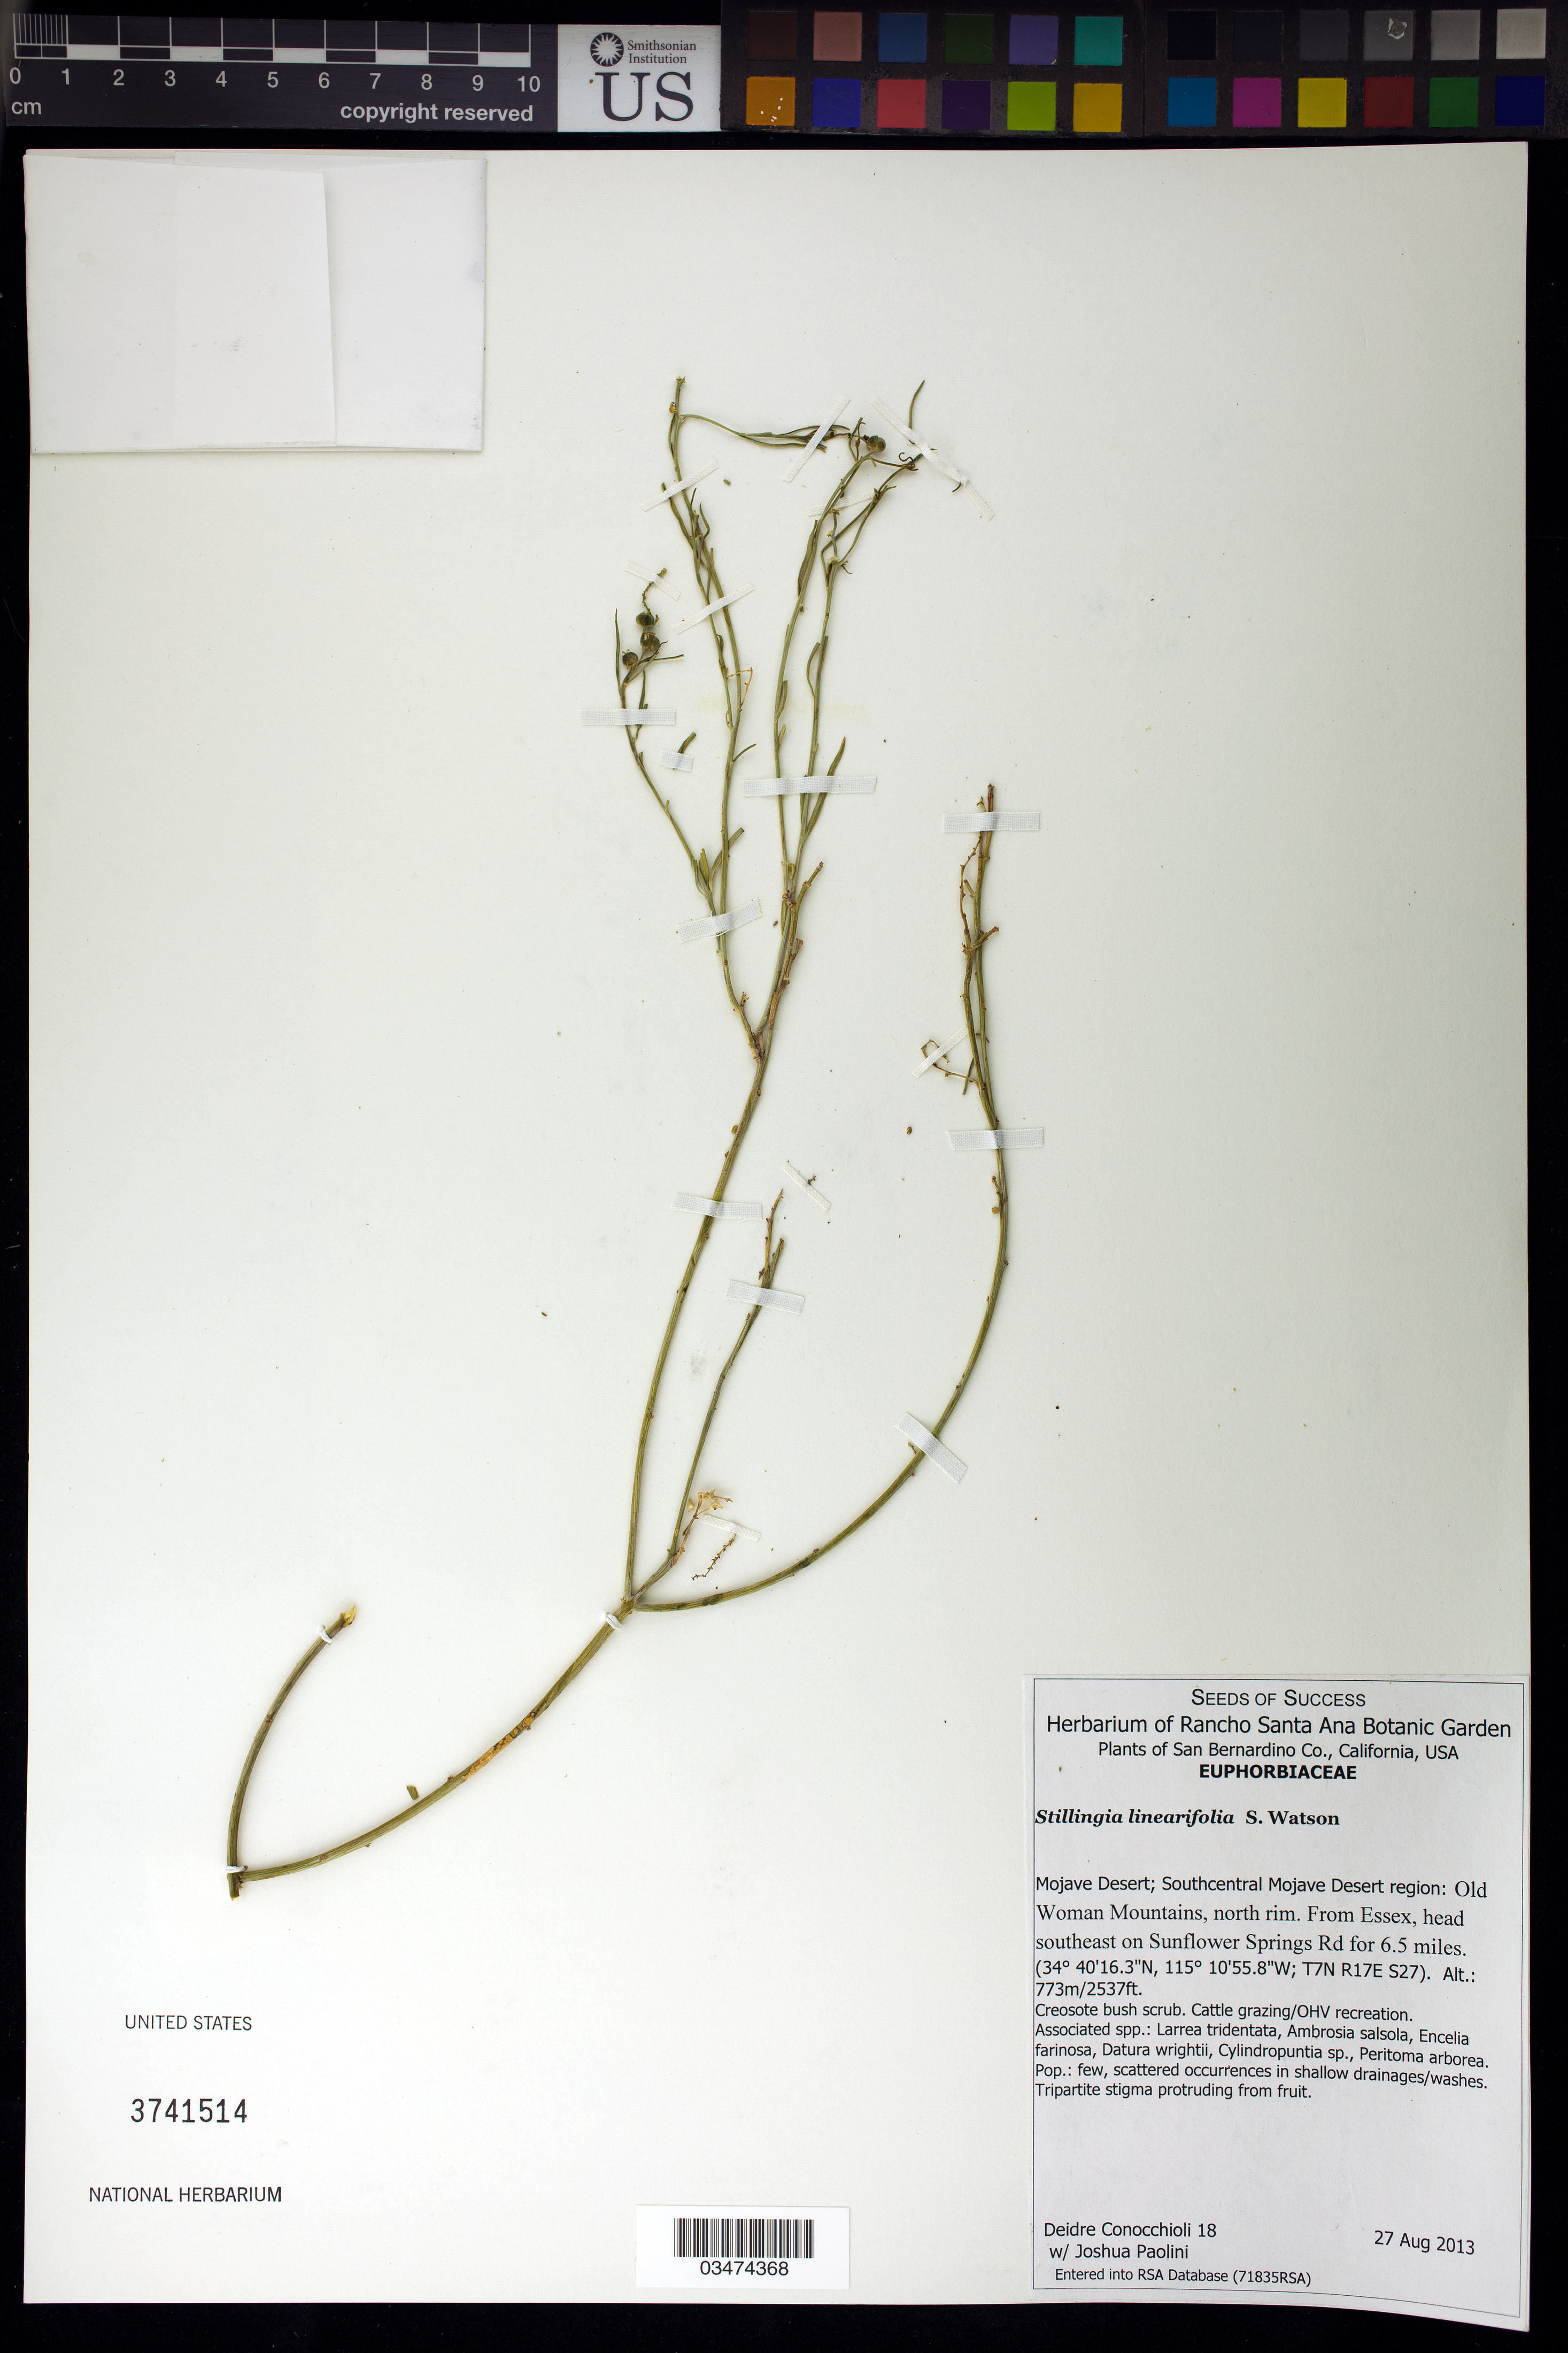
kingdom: Plantae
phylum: Tracheophyta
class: Magnoliopsida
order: Malpighiales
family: Euphorbiaceae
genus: Stillingia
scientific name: Stillingia linearifolia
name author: S. Watson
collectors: D. Conocchioli & J. Paolini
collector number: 18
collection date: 2013-08-27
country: United States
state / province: California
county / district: San Bernardino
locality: Old Woman Mountains, north rim, 6.5 mi. on Sunflower Springs Rd.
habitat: Creosote Bush Scrub. In shallow drainages/washes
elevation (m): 773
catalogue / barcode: US 3741514